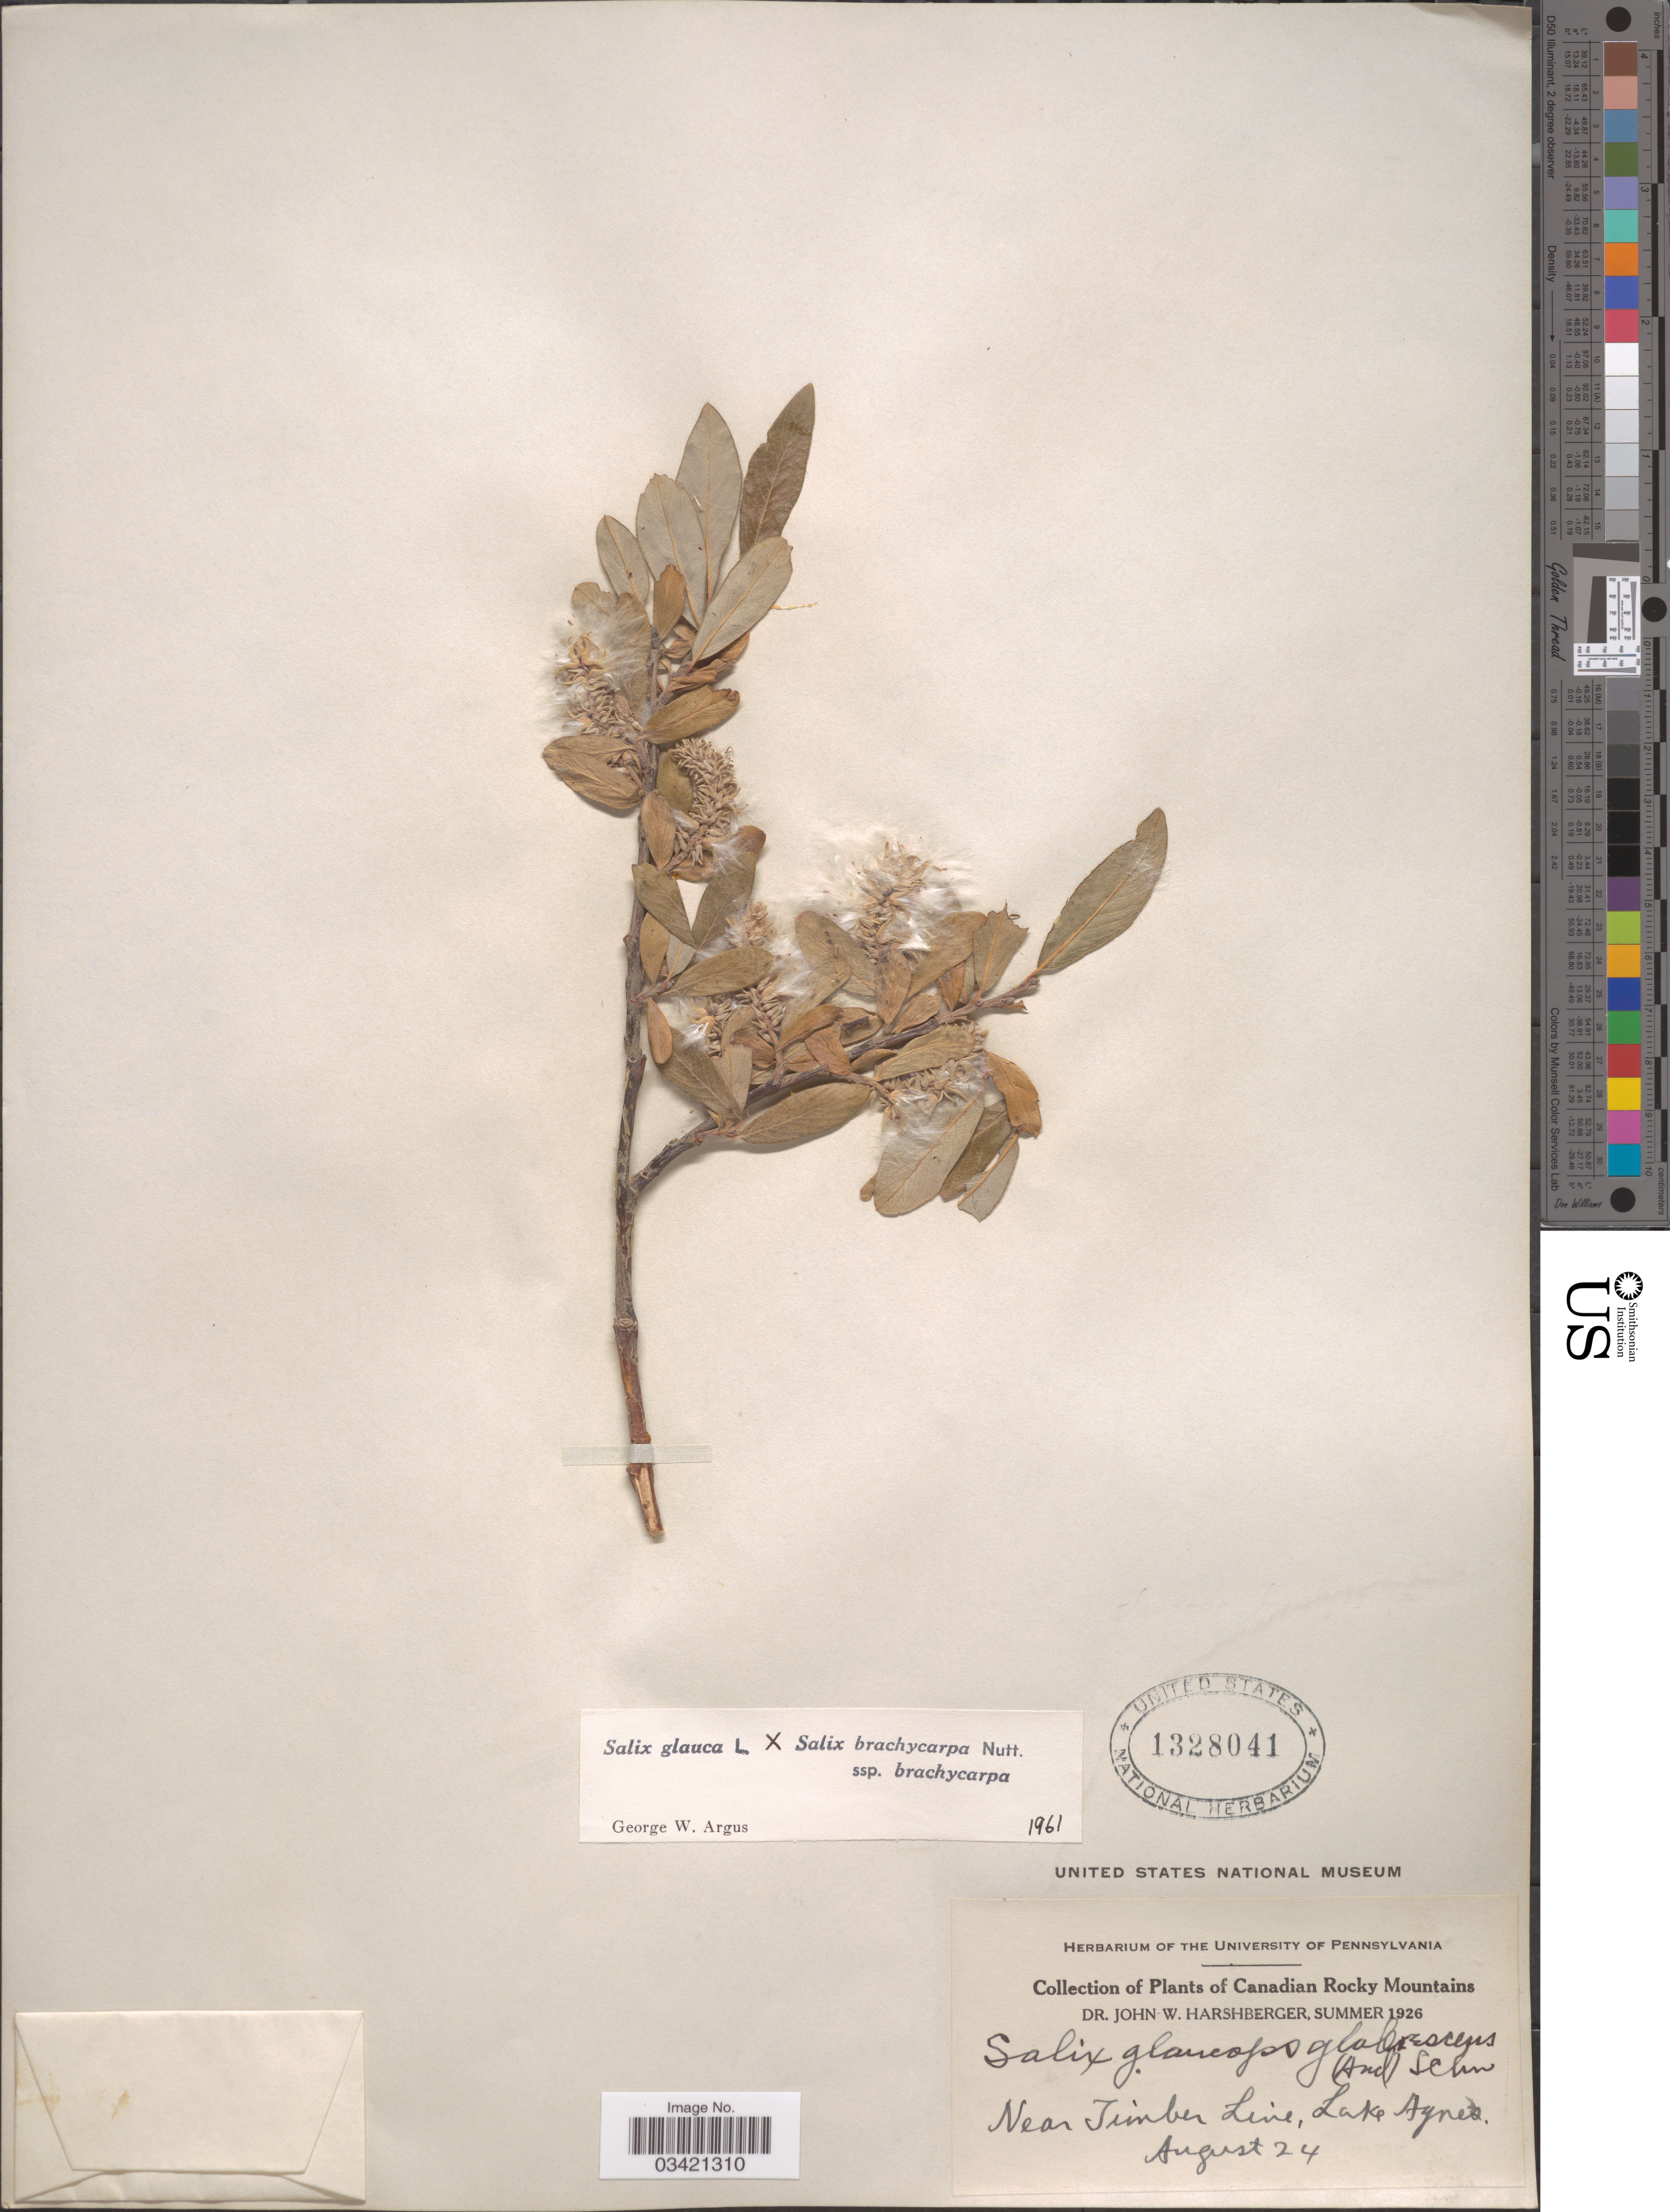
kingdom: Plantae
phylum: Tracheophyta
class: Magnoliopsida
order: Malpighiales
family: Salicaceae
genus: Salix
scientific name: Salix glauca x S. brachycarpa Nutt. subsp. brachycarpa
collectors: J. W. Harshberger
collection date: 1926-08-24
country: Canada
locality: Canadian Rocky Mountains. Near Timber Line, Lake Agnes.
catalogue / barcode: US 1328041